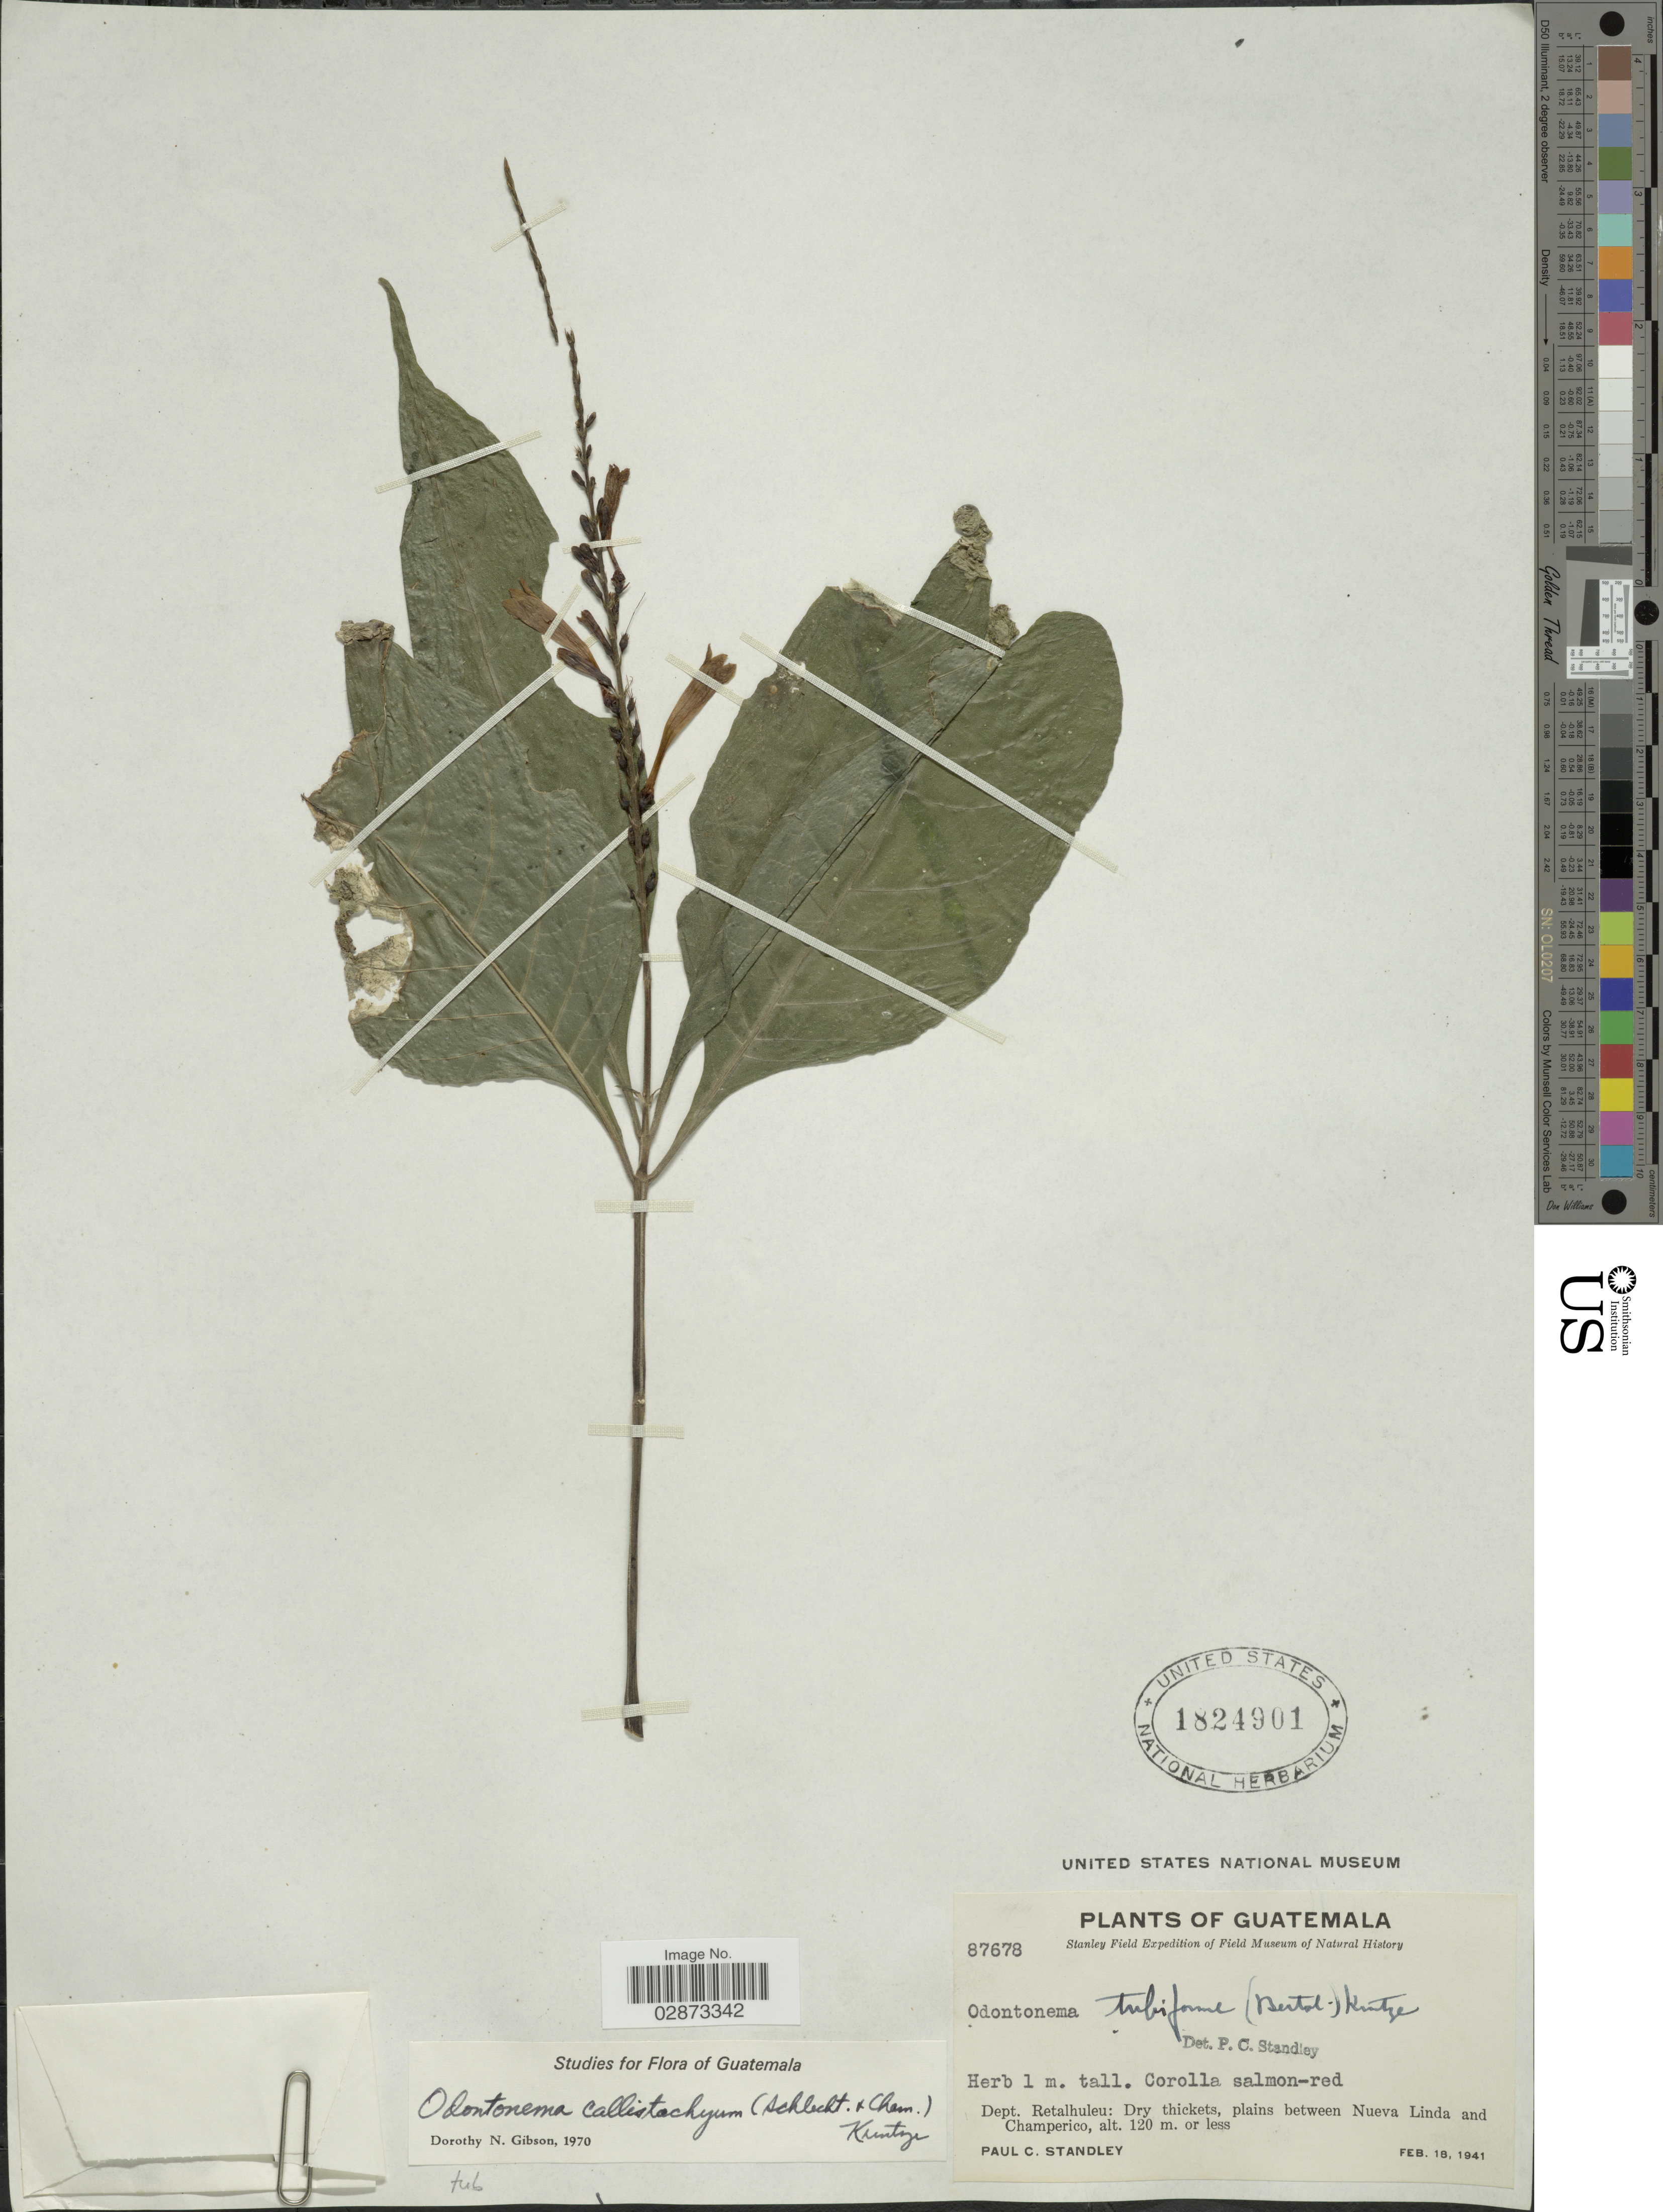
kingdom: Plantae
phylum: Tracheophyta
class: Magnoliopsida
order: Lamiales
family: Acanthaceae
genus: Odontonema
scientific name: Odontonema callistachyum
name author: (Schltdl. & Cham.) Kuntze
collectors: P. C. Standley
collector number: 87678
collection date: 1941-02-18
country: Guatemala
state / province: Retalhuleu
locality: Dept. Retalhuleu: Dry thickets, plains between Nueva Linda and Champerico.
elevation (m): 120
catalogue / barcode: US 1824901